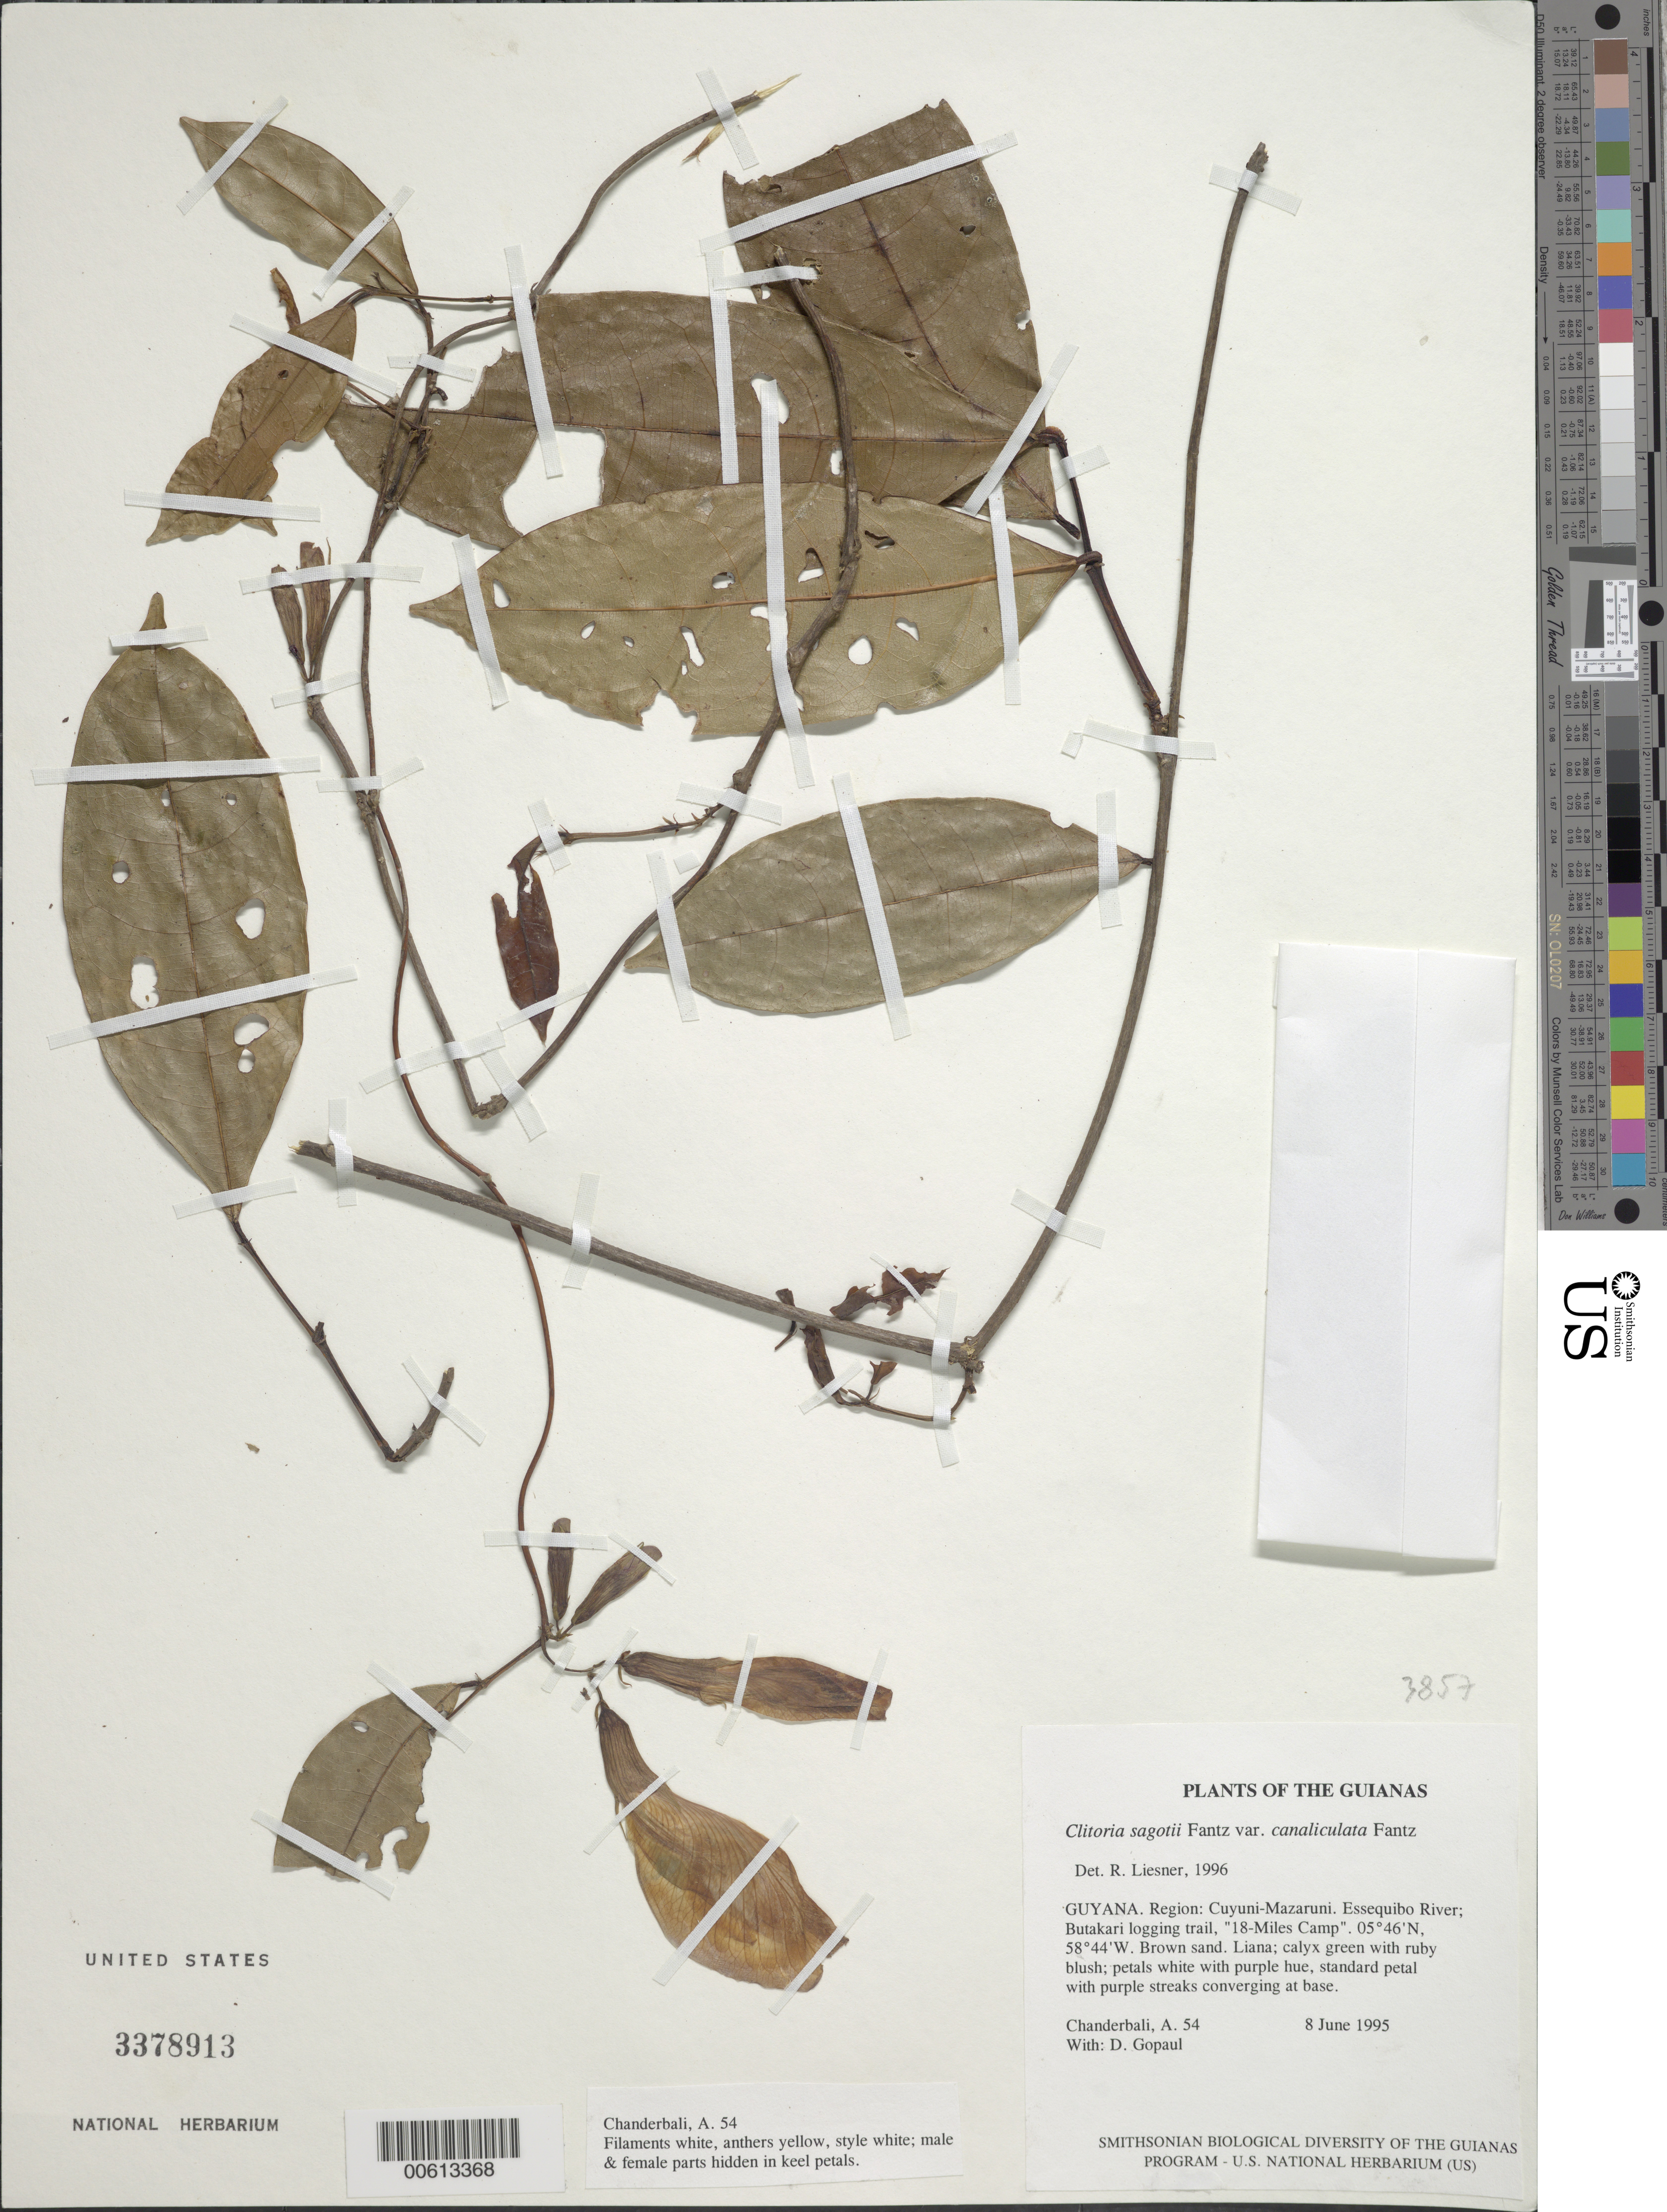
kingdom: Plantae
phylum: Tracheophyta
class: Magnoliopsida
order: Fabales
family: Fabaceae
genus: Clitoria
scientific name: Clitoria sagotii var. canaliculata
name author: Fantz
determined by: Liesner, R. L.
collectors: A. S. Chanderbali & D. Gopaul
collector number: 0054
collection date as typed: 8 June 1995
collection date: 1995-06-08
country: Guyana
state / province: Cuyuni-Mazaruni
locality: Essequibo River; Butakari logging trail, "18-Miles Camp"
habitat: Brown sand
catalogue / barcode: US 3378913